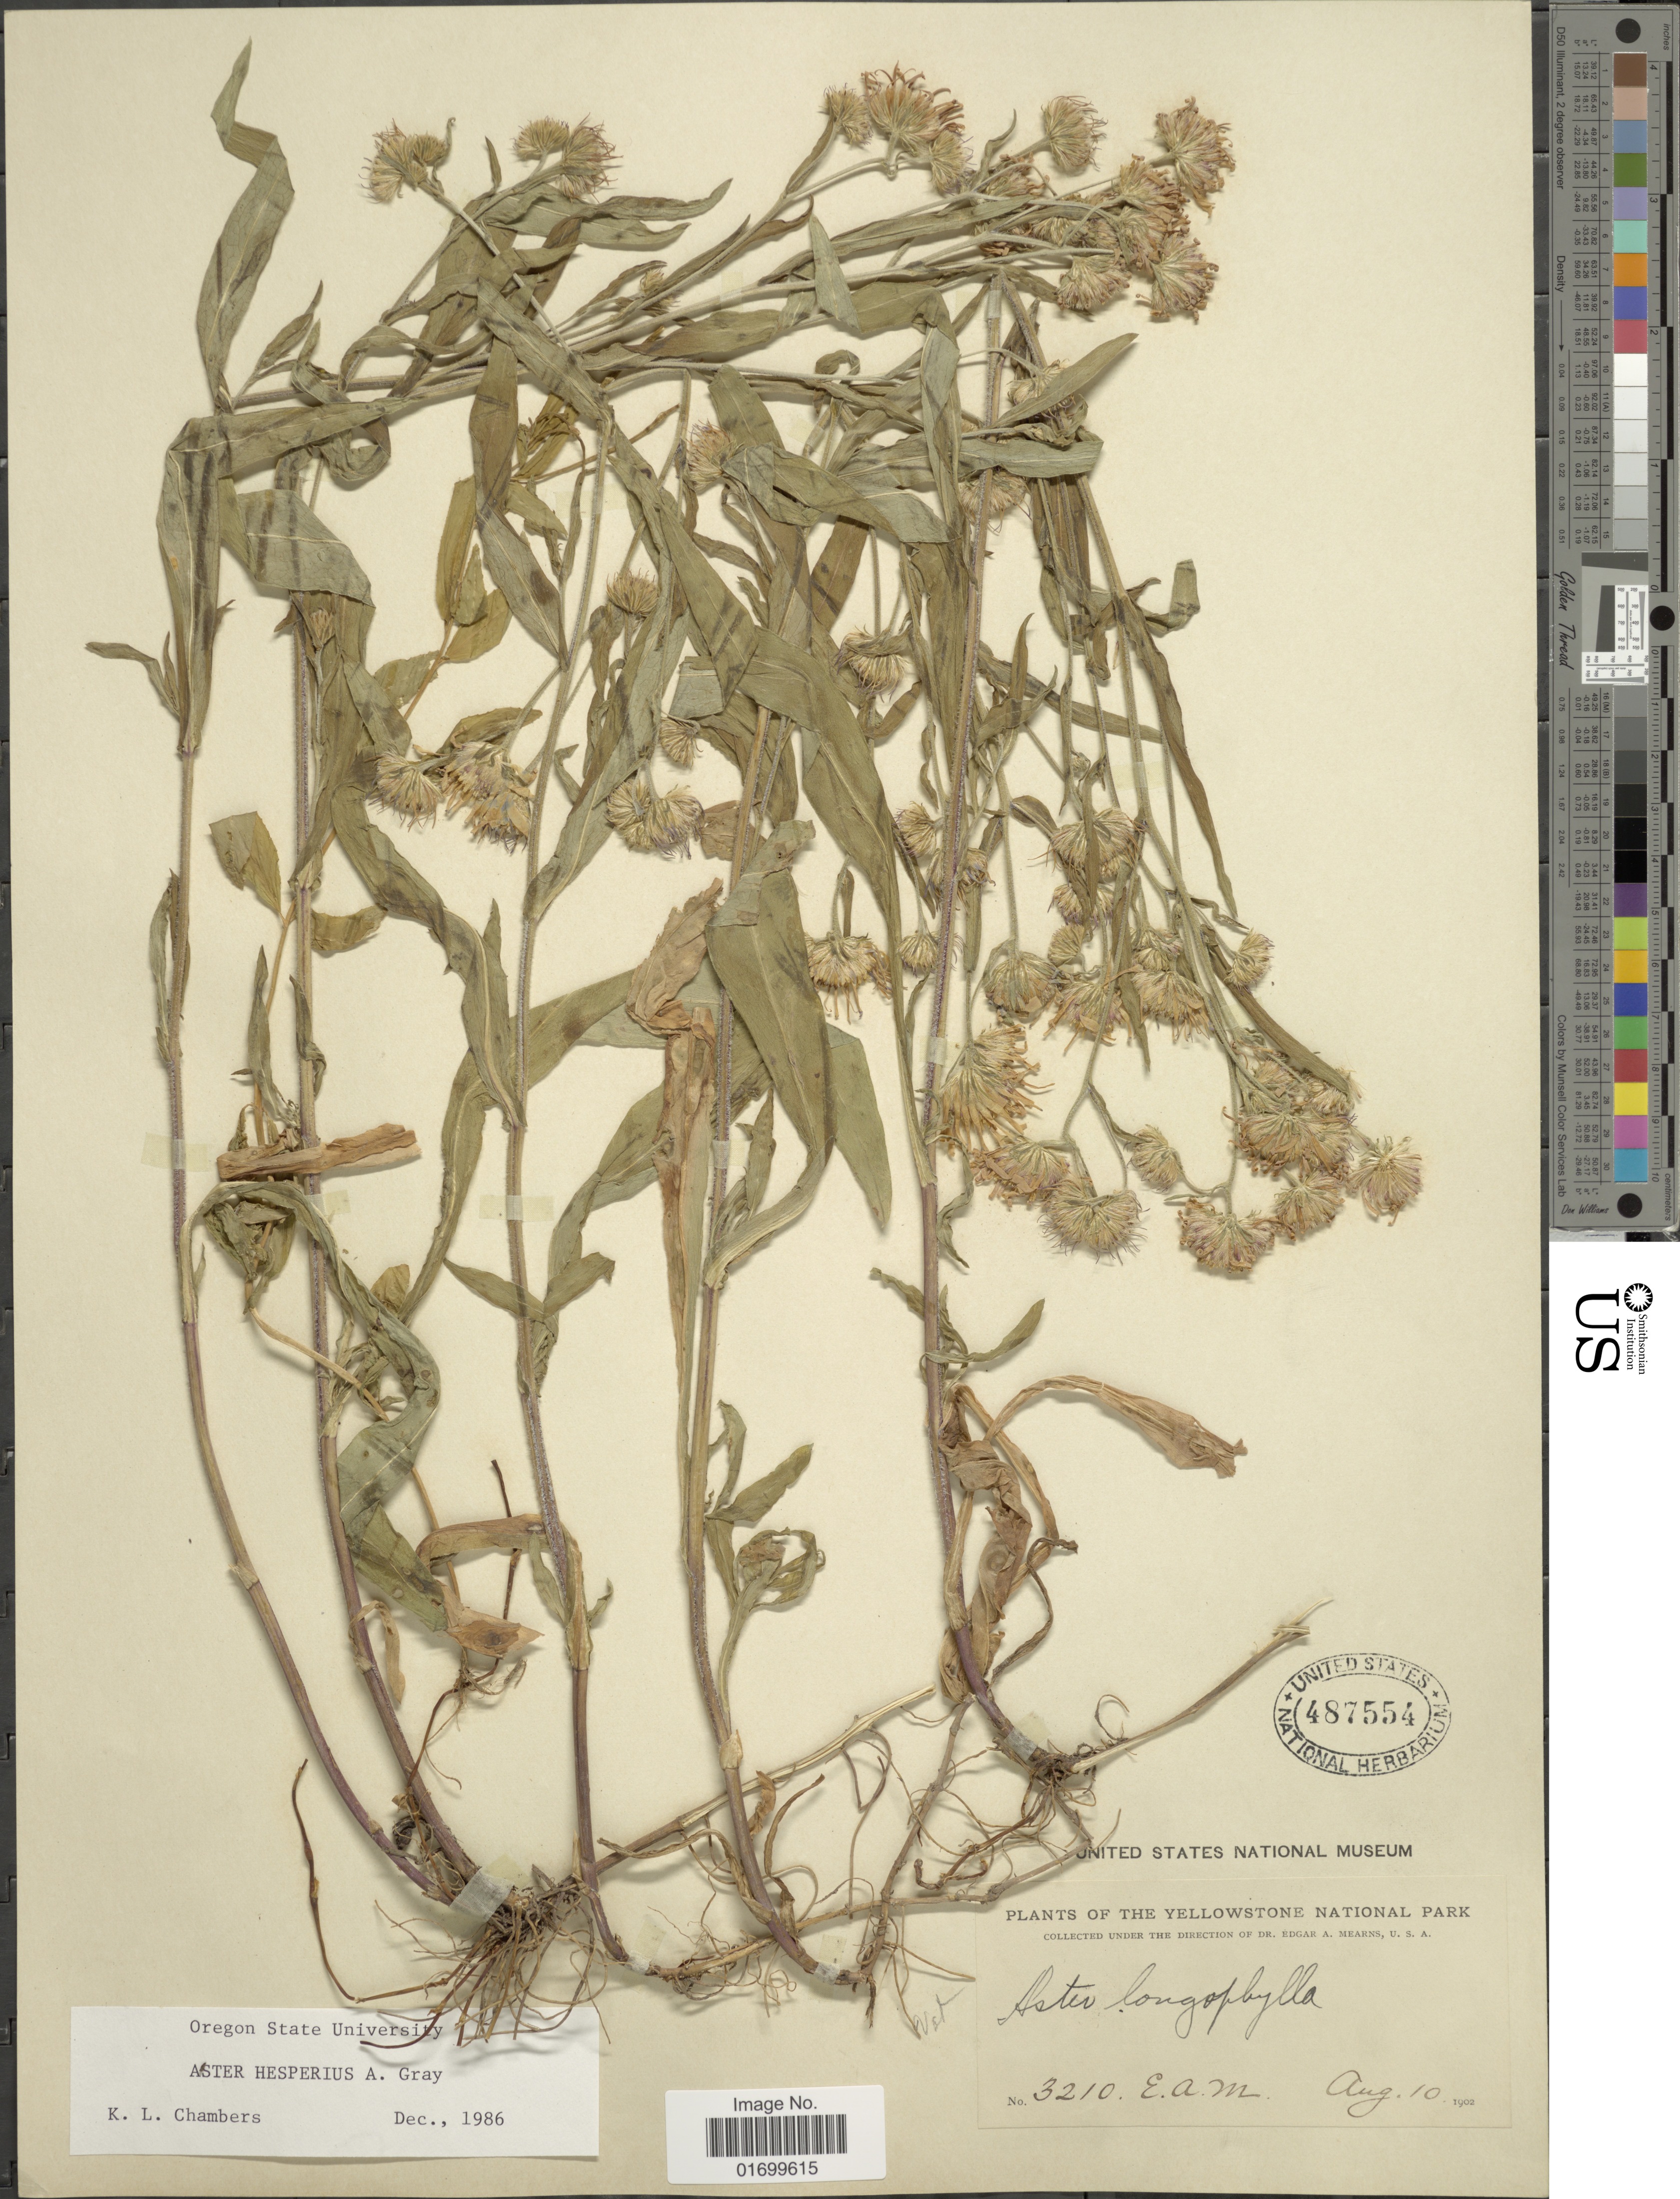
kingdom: Plantae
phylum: Tracheophyta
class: Magnoliopsida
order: Asterales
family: Asteraceae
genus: Symphyotrichum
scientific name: Symphyotrichum hesperium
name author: (A. Gray) Á. Löve & D. Löve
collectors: E. A. Mearns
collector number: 3210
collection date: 1902-08-10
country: United States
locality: Yellowstone National Park.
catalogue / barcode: US 487554